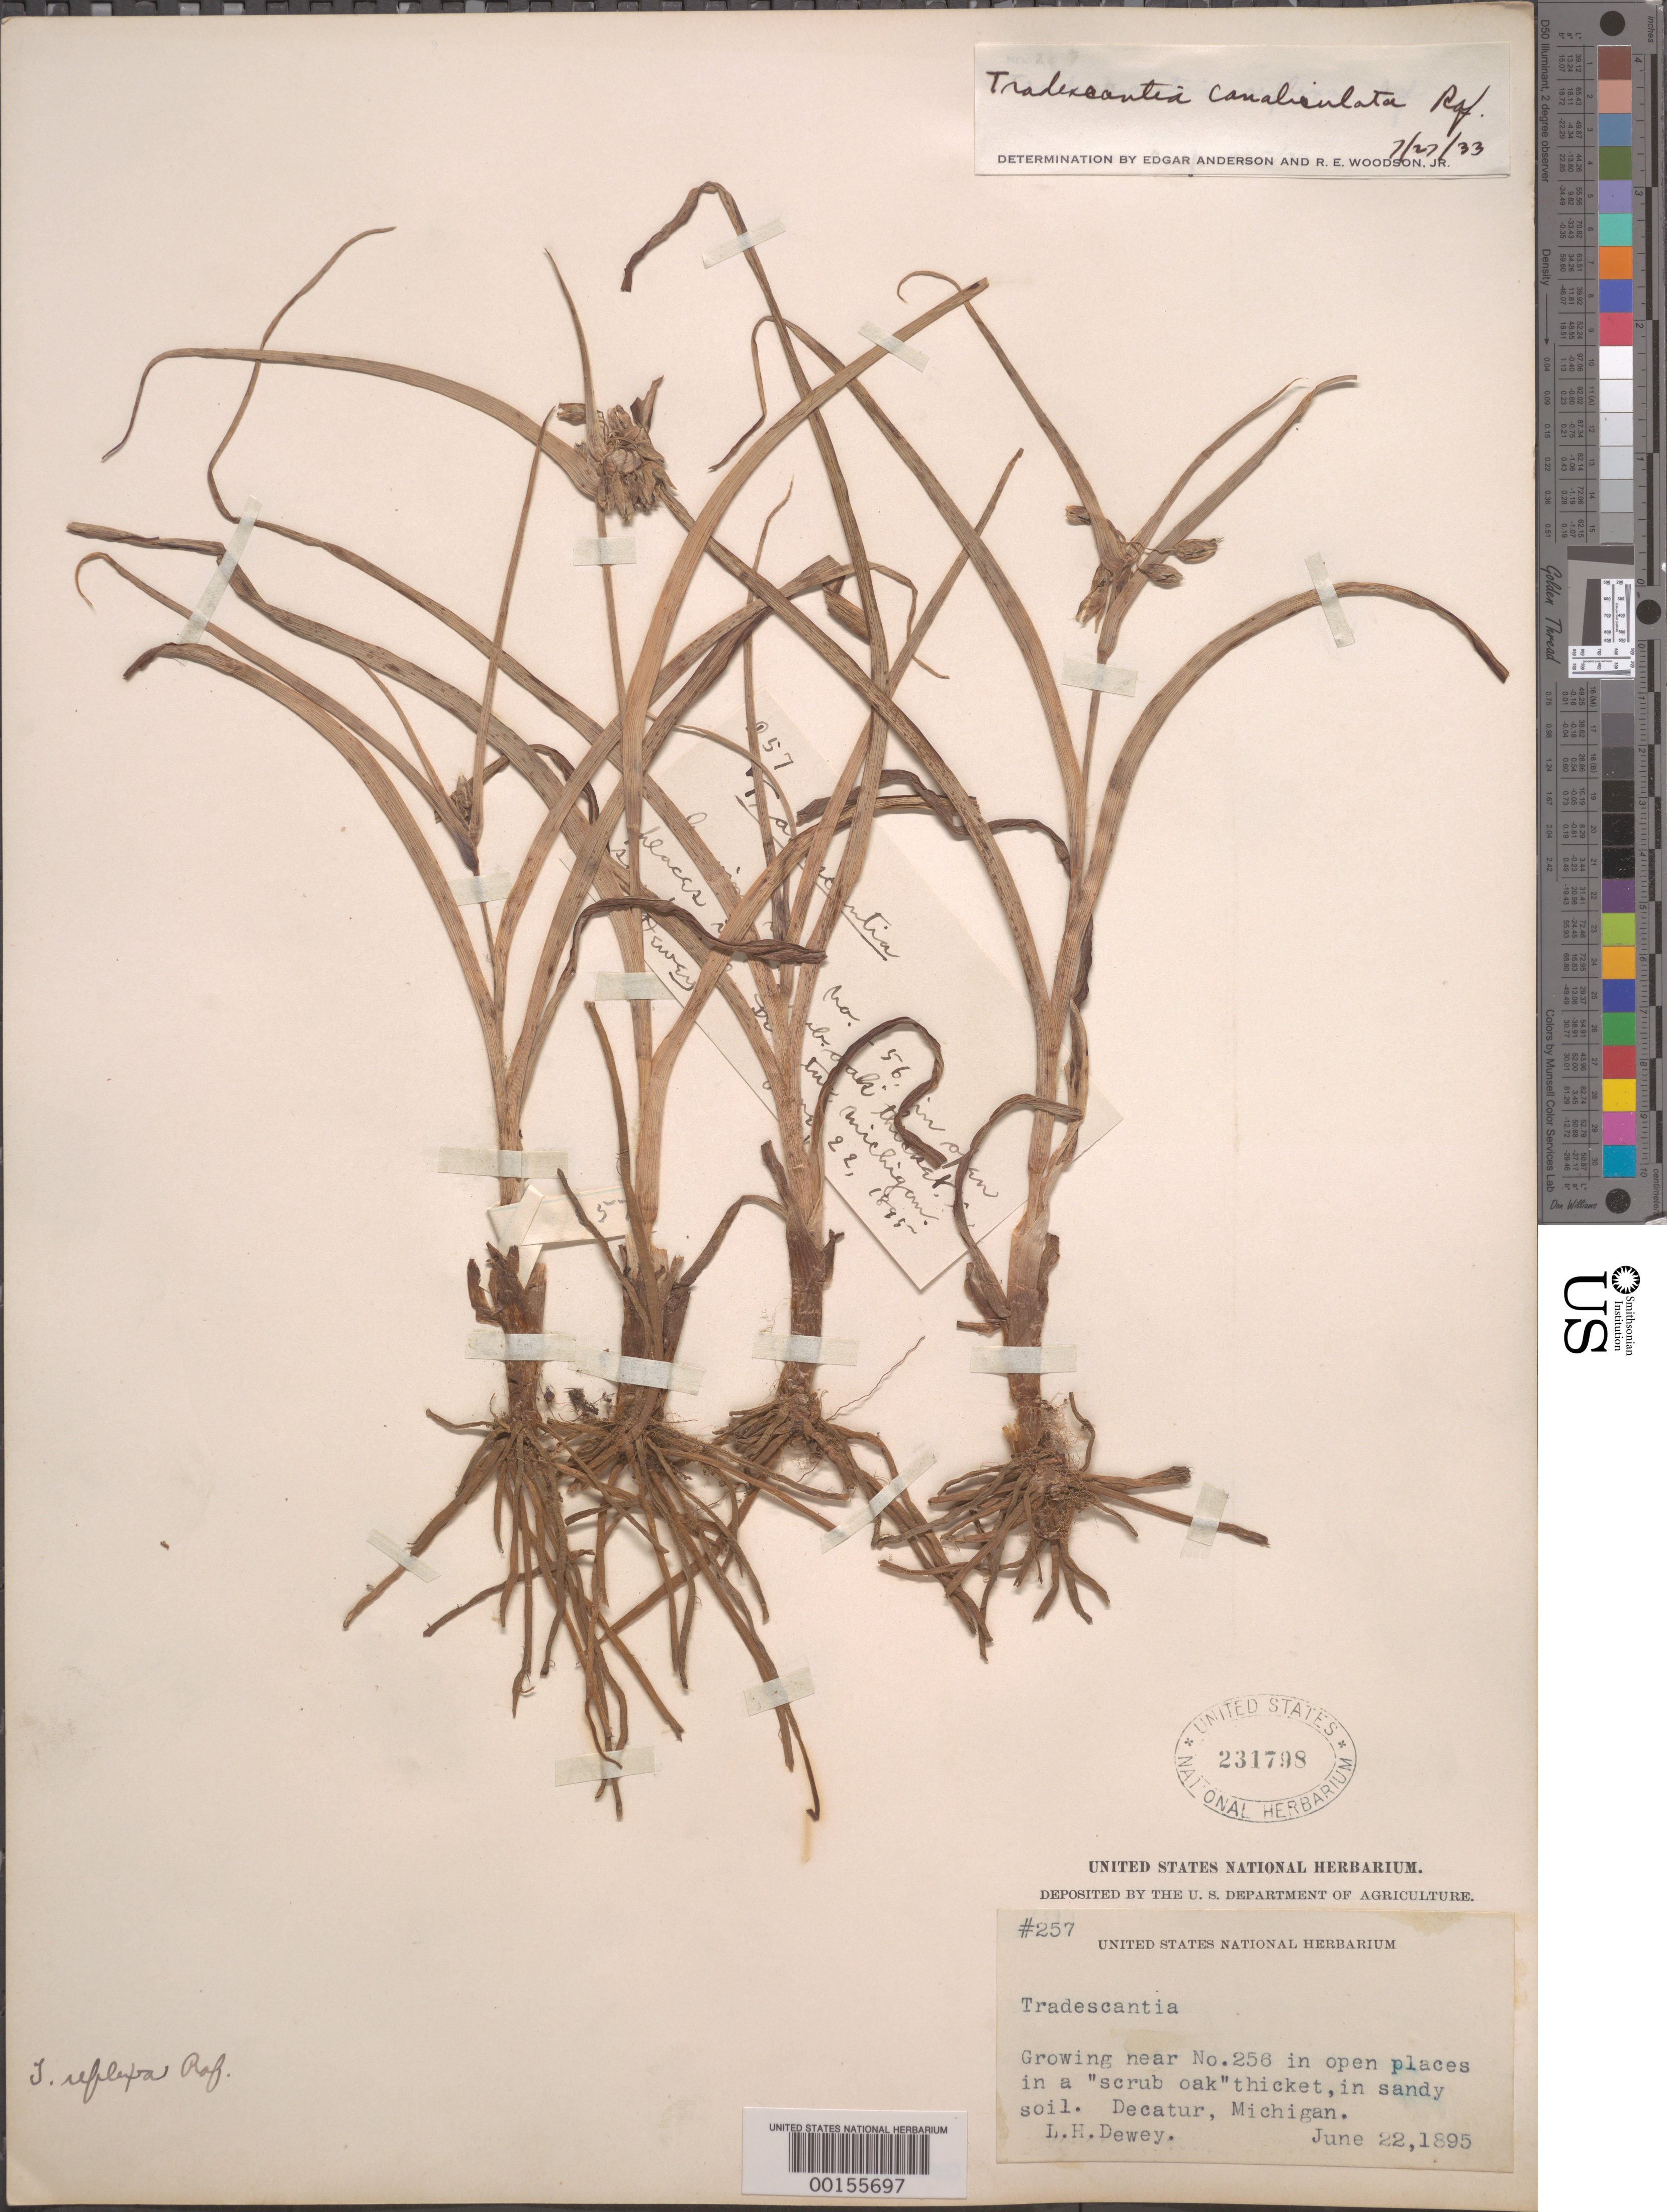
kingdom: Plantae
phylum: Tracheophyta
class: Liliopsida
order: Commelinales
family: Commelinaceae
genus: Tradescantia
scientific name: Tradescantia ohiensis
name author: Raf.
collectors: L. H. Dewey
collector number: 257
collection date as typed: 22 Jun 1895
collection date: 1895-06-22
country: United States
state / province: Michigan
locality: Decatur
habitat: Scrub oak thicket, sandy soil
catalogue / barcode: US 231798